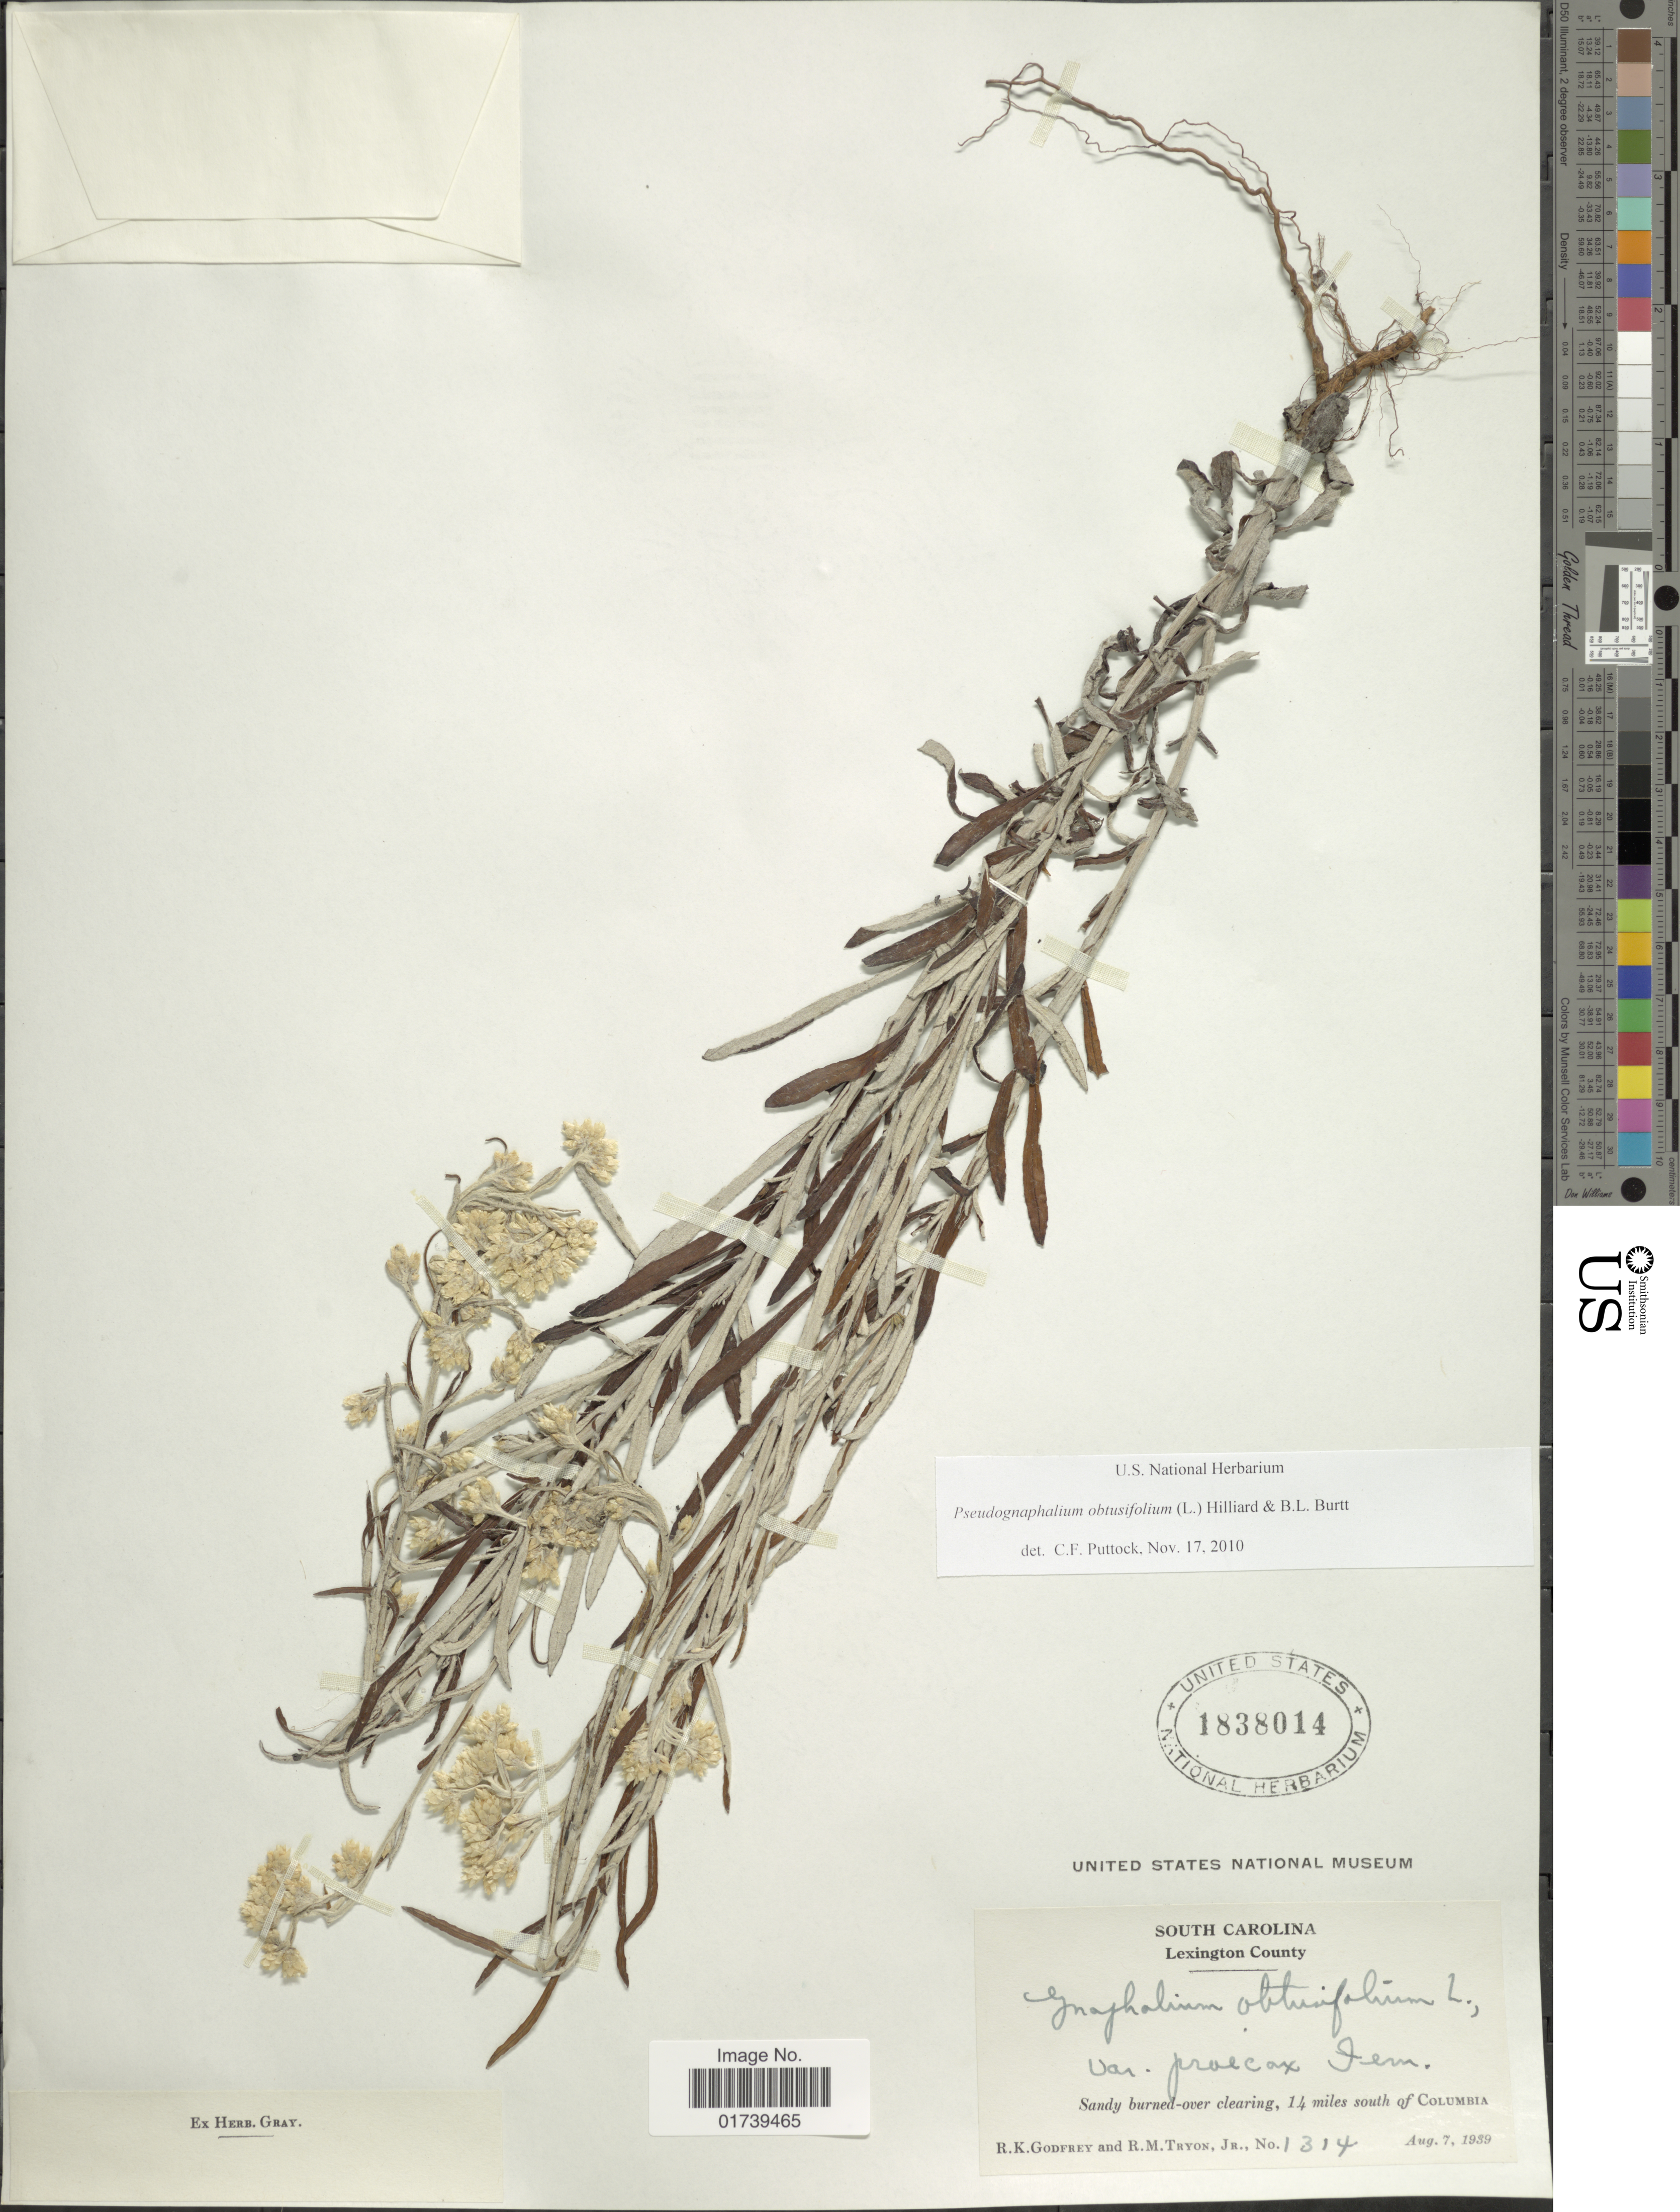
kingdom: Plantae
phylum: Tracheophyta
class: Magnoliopsida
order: Asterales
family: Asteraceae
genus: Pseudognaphalium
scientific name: Pseudognaphalium obtusifolium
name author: (L.) Hilliard & B.L. Burtt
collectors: R. K. Godfrey & R. M. Tryon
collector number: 1314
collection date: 1939-08-07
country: United States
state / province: South Carolina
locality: Lexington County, 14 miles south of Columbia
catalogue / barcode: US 1838014